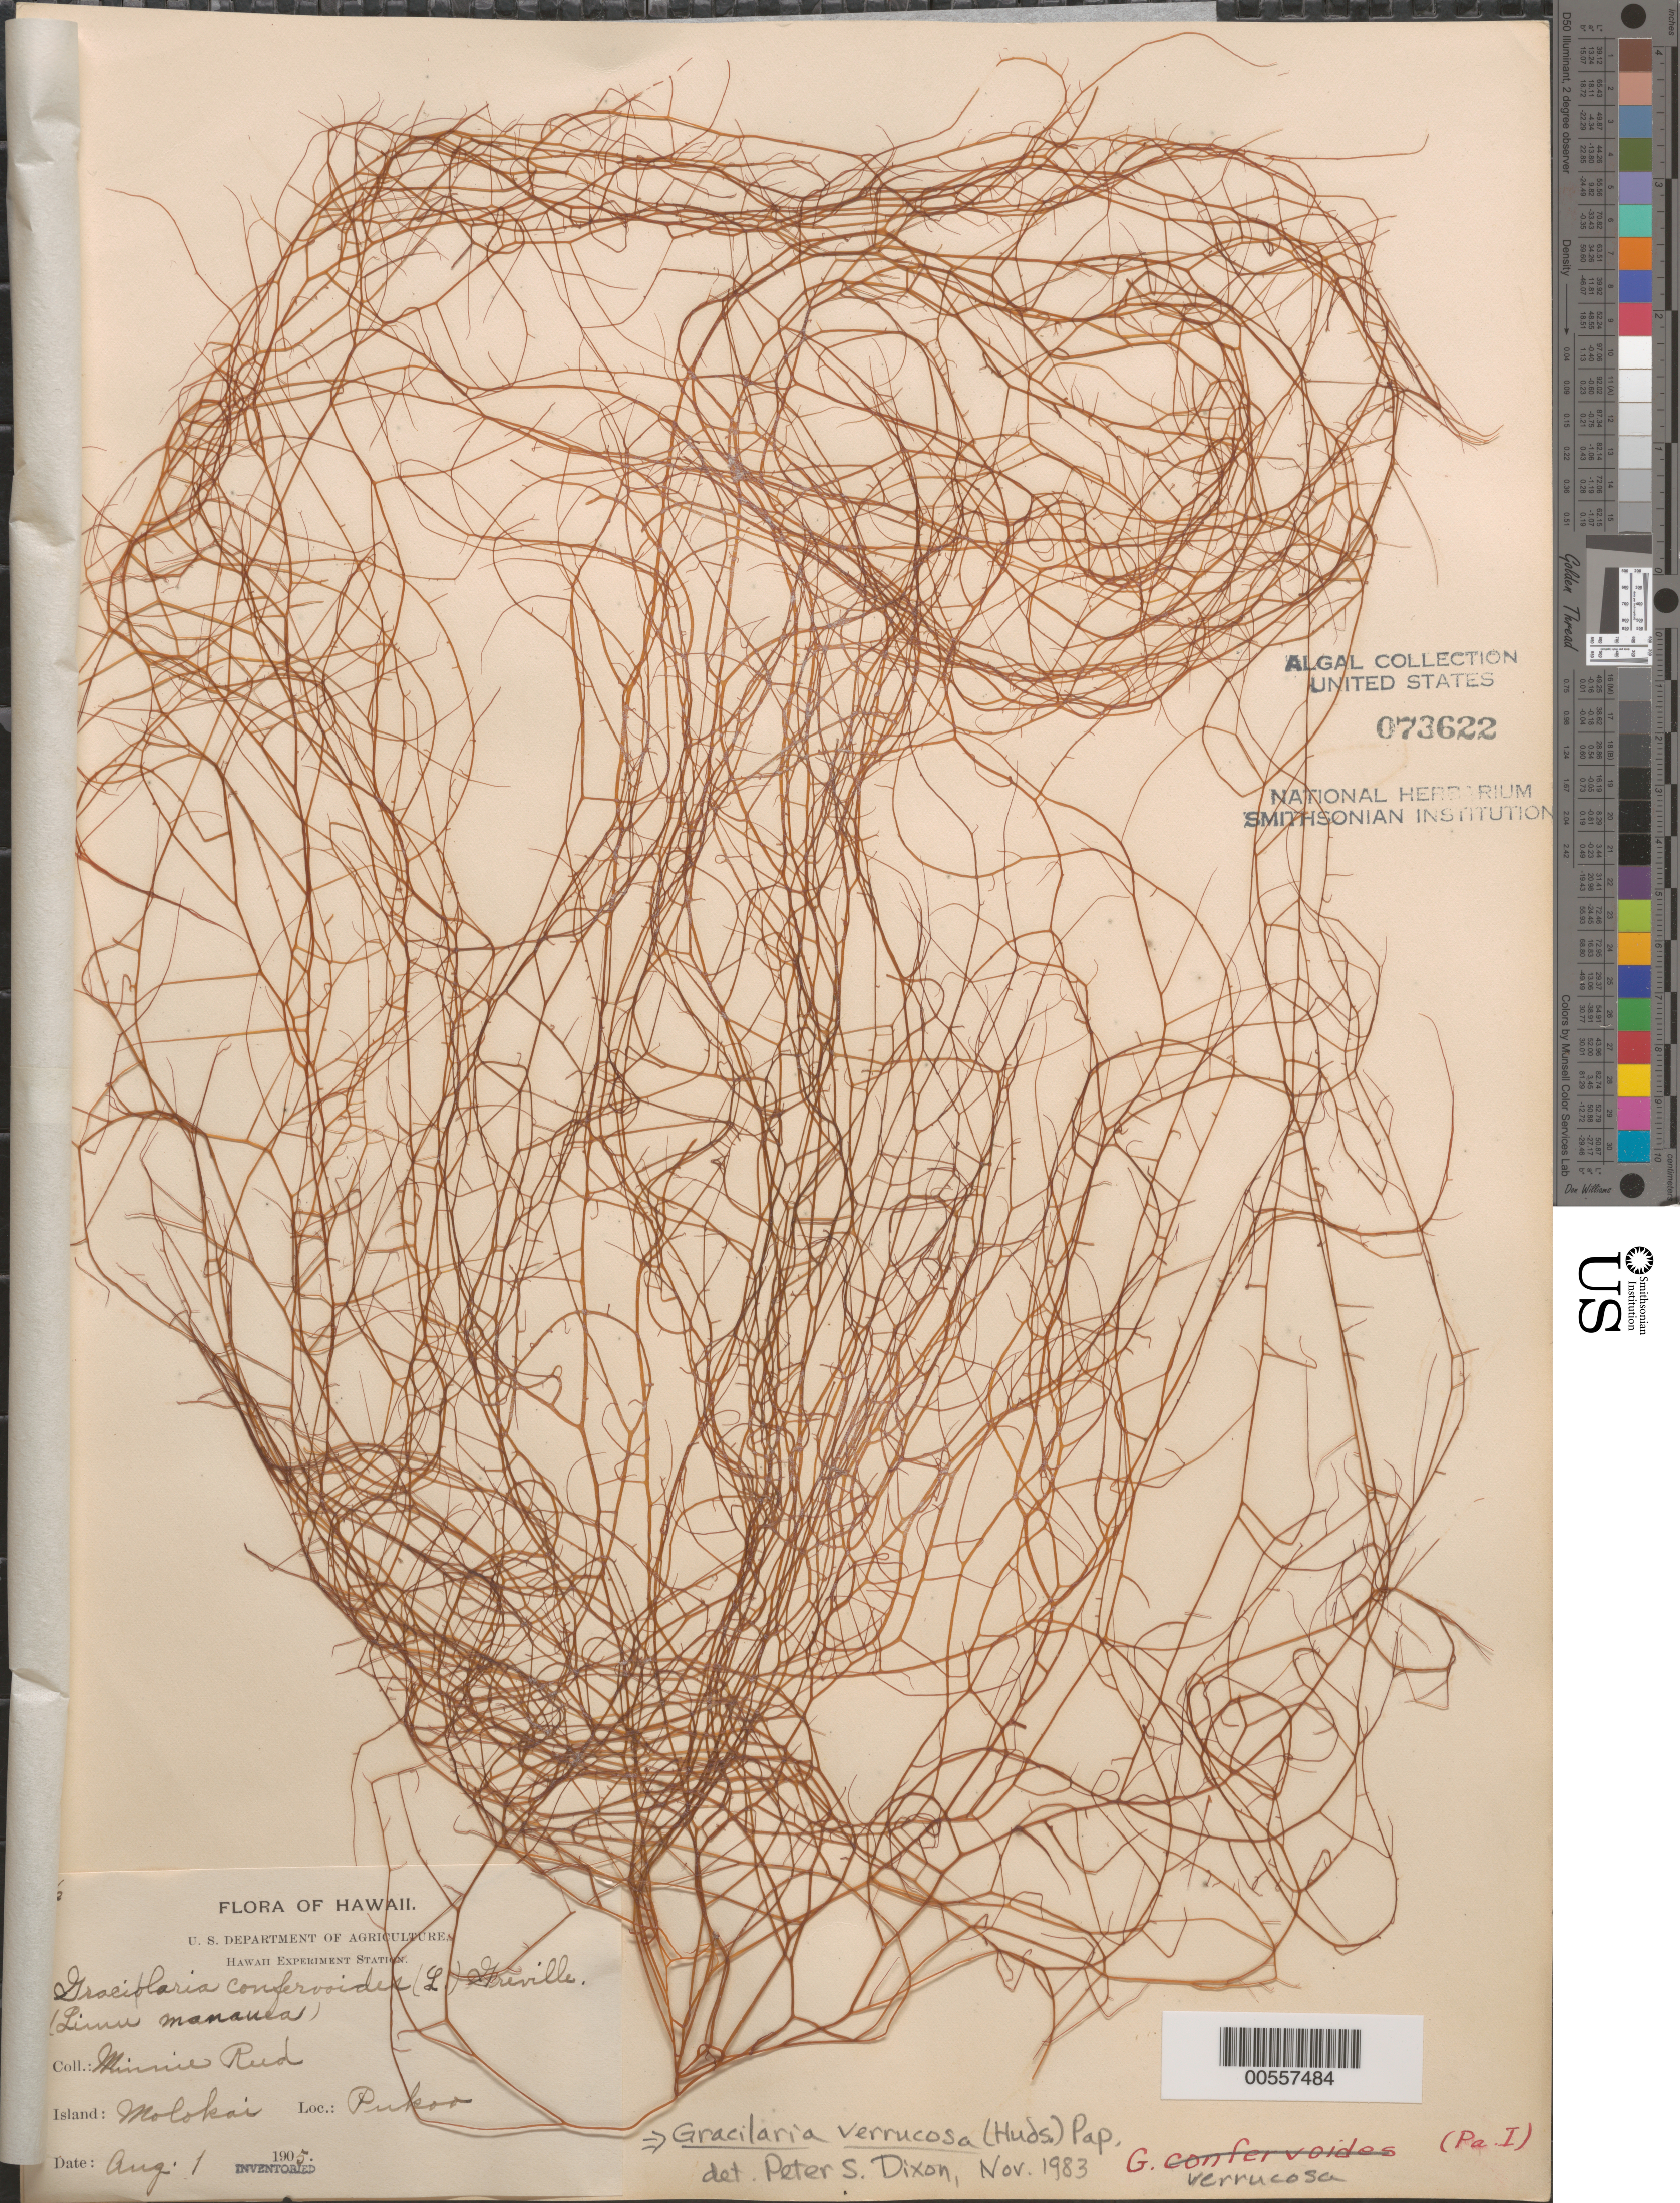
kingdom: Plantae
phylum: Rhodophyta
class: Florideophyceae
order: Gracilariales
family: Gracilariaceae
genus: Gracilariopsis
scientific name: Gracilariopsis longissima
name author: (S.G. Gmel.) Steentoft et al.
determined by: Algae name updating Project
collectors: M. Reed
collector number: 306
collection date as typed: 01 Aug 1905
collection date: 1905-08-01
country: United States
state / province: Hawaii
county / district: Maui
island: Moloka'i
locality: Pukoo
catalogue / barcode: US 73622